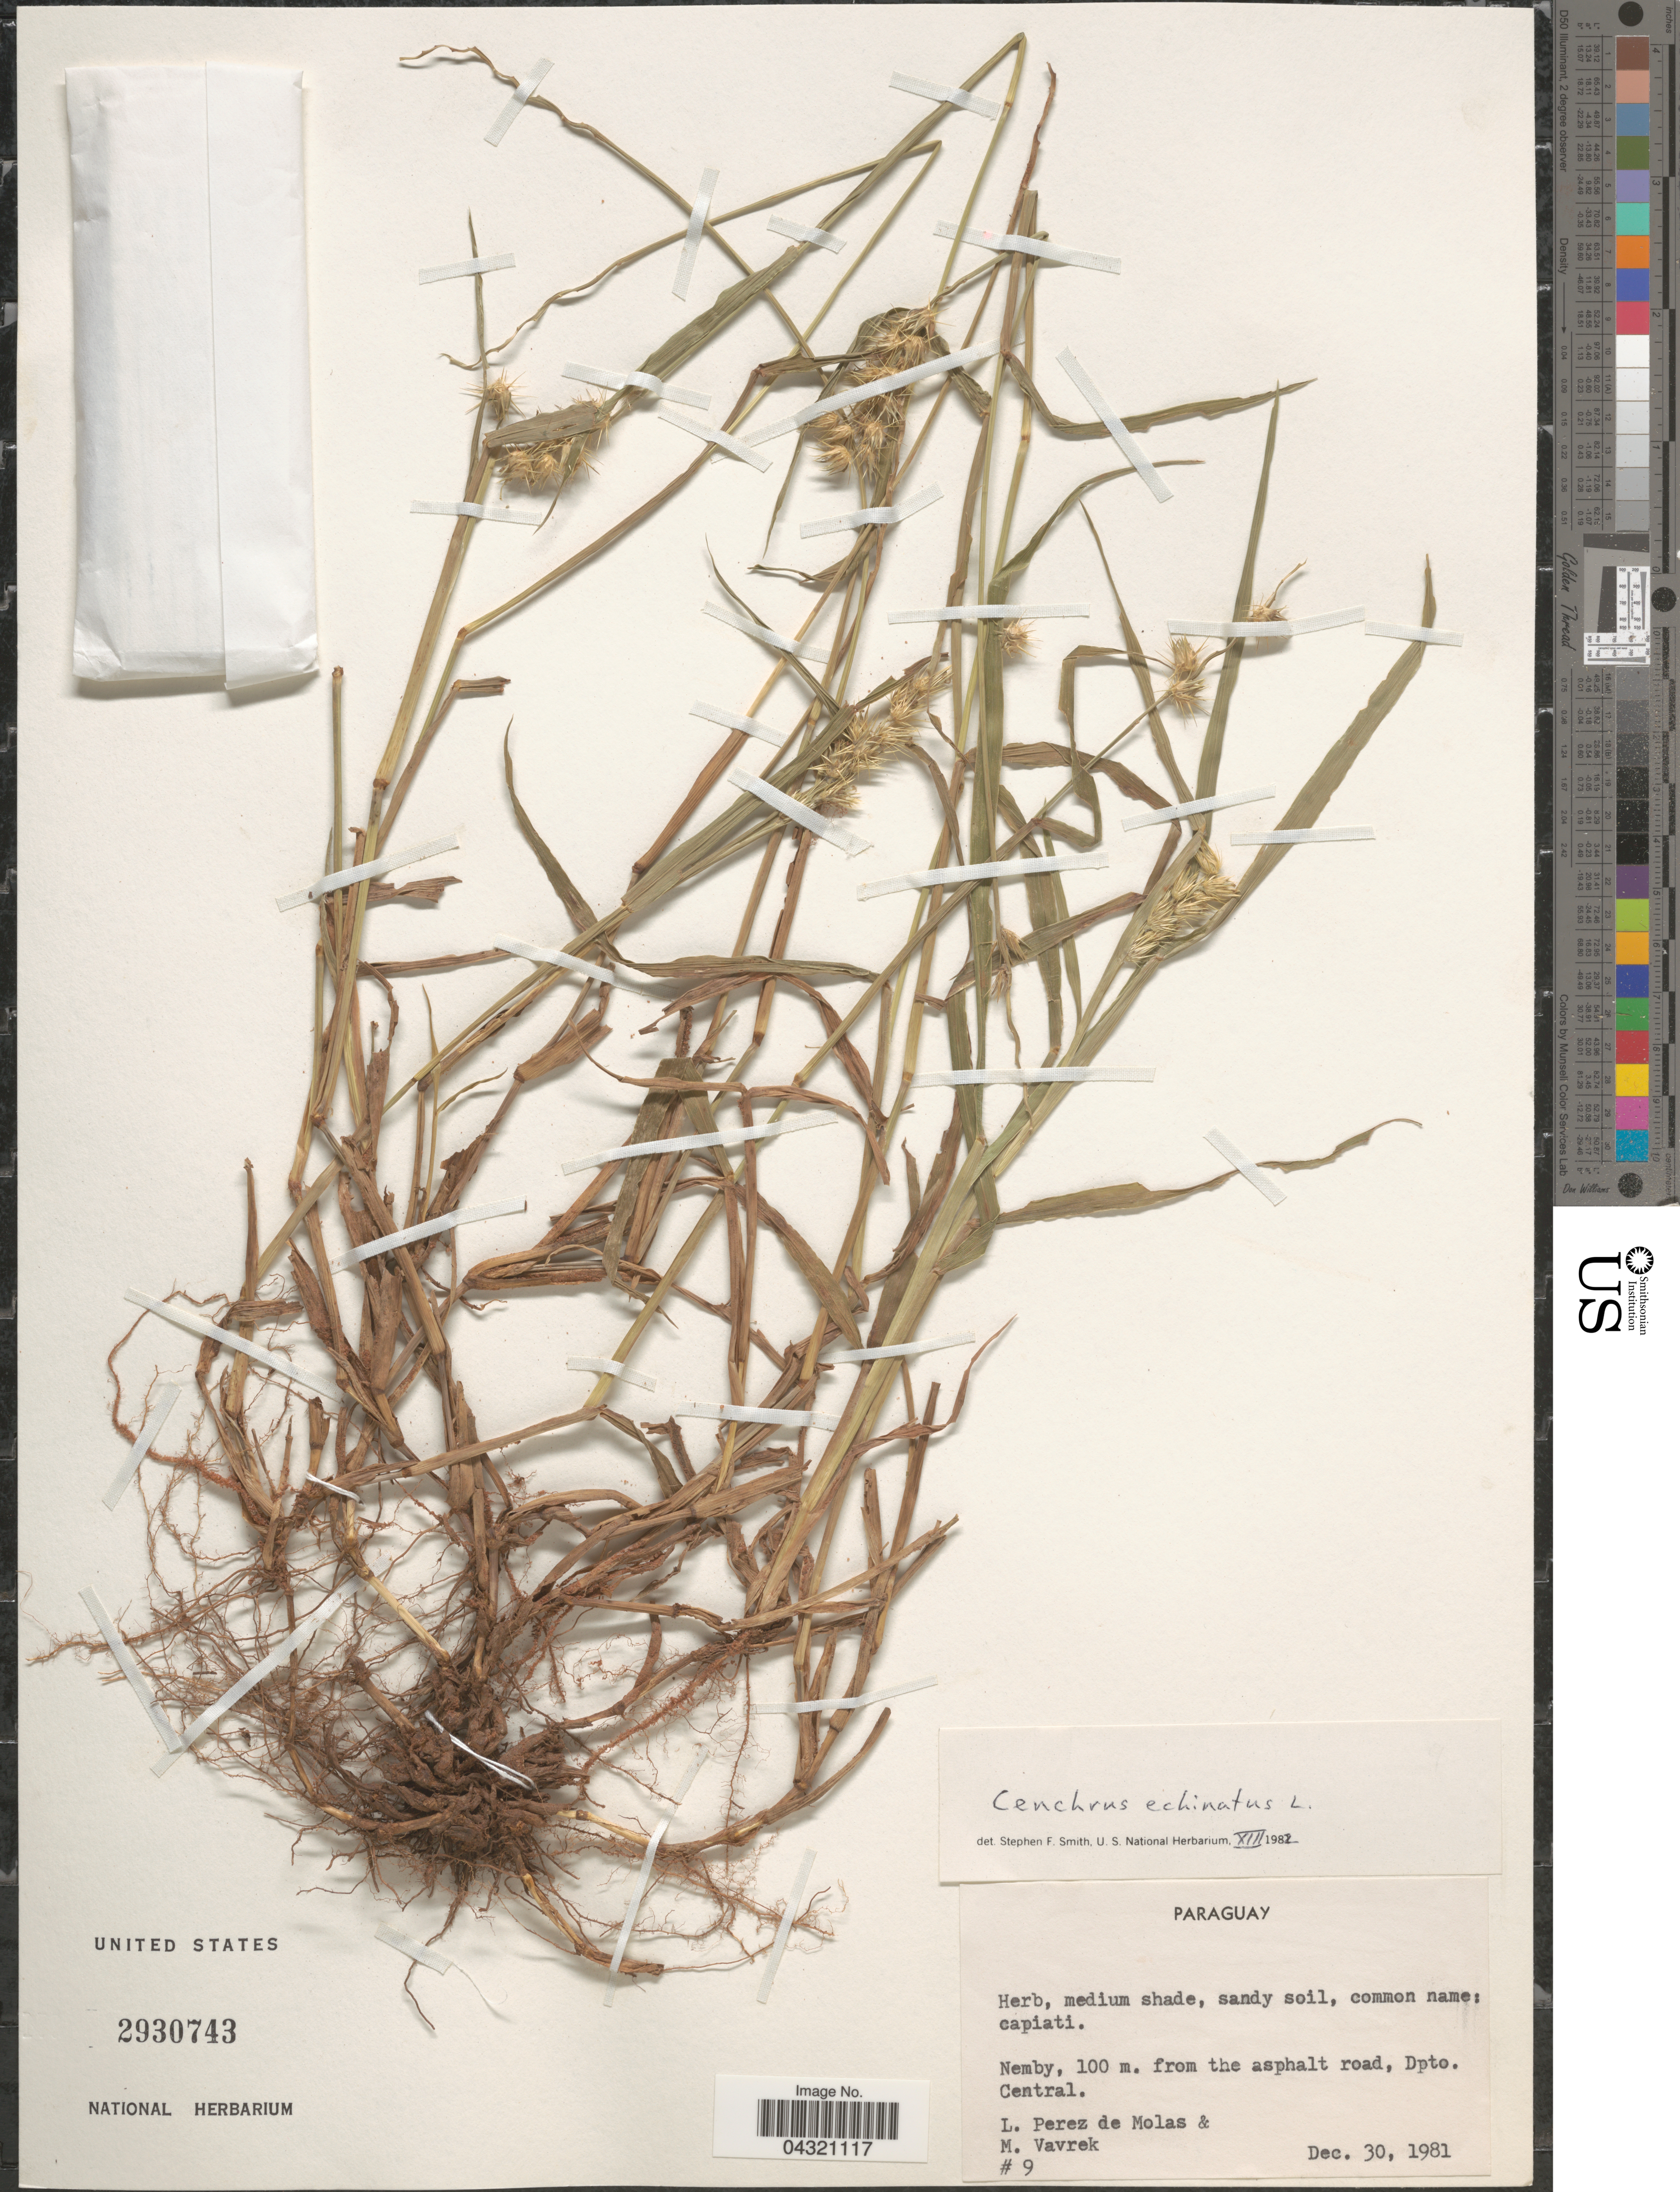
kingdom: Plantae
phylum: Tracheophyta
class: Liliopsida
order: Poales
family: Poaceae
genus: Cenchrus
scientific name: Cenchrus echinatus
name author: L.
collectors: L. Perez de Molas & M. Vavrek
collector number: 9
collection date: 1981-12-30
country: Paraguay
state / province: Central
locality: Nemby, 100 m. from the asphalt road, Dpto. Central.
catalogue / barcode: US 2930743